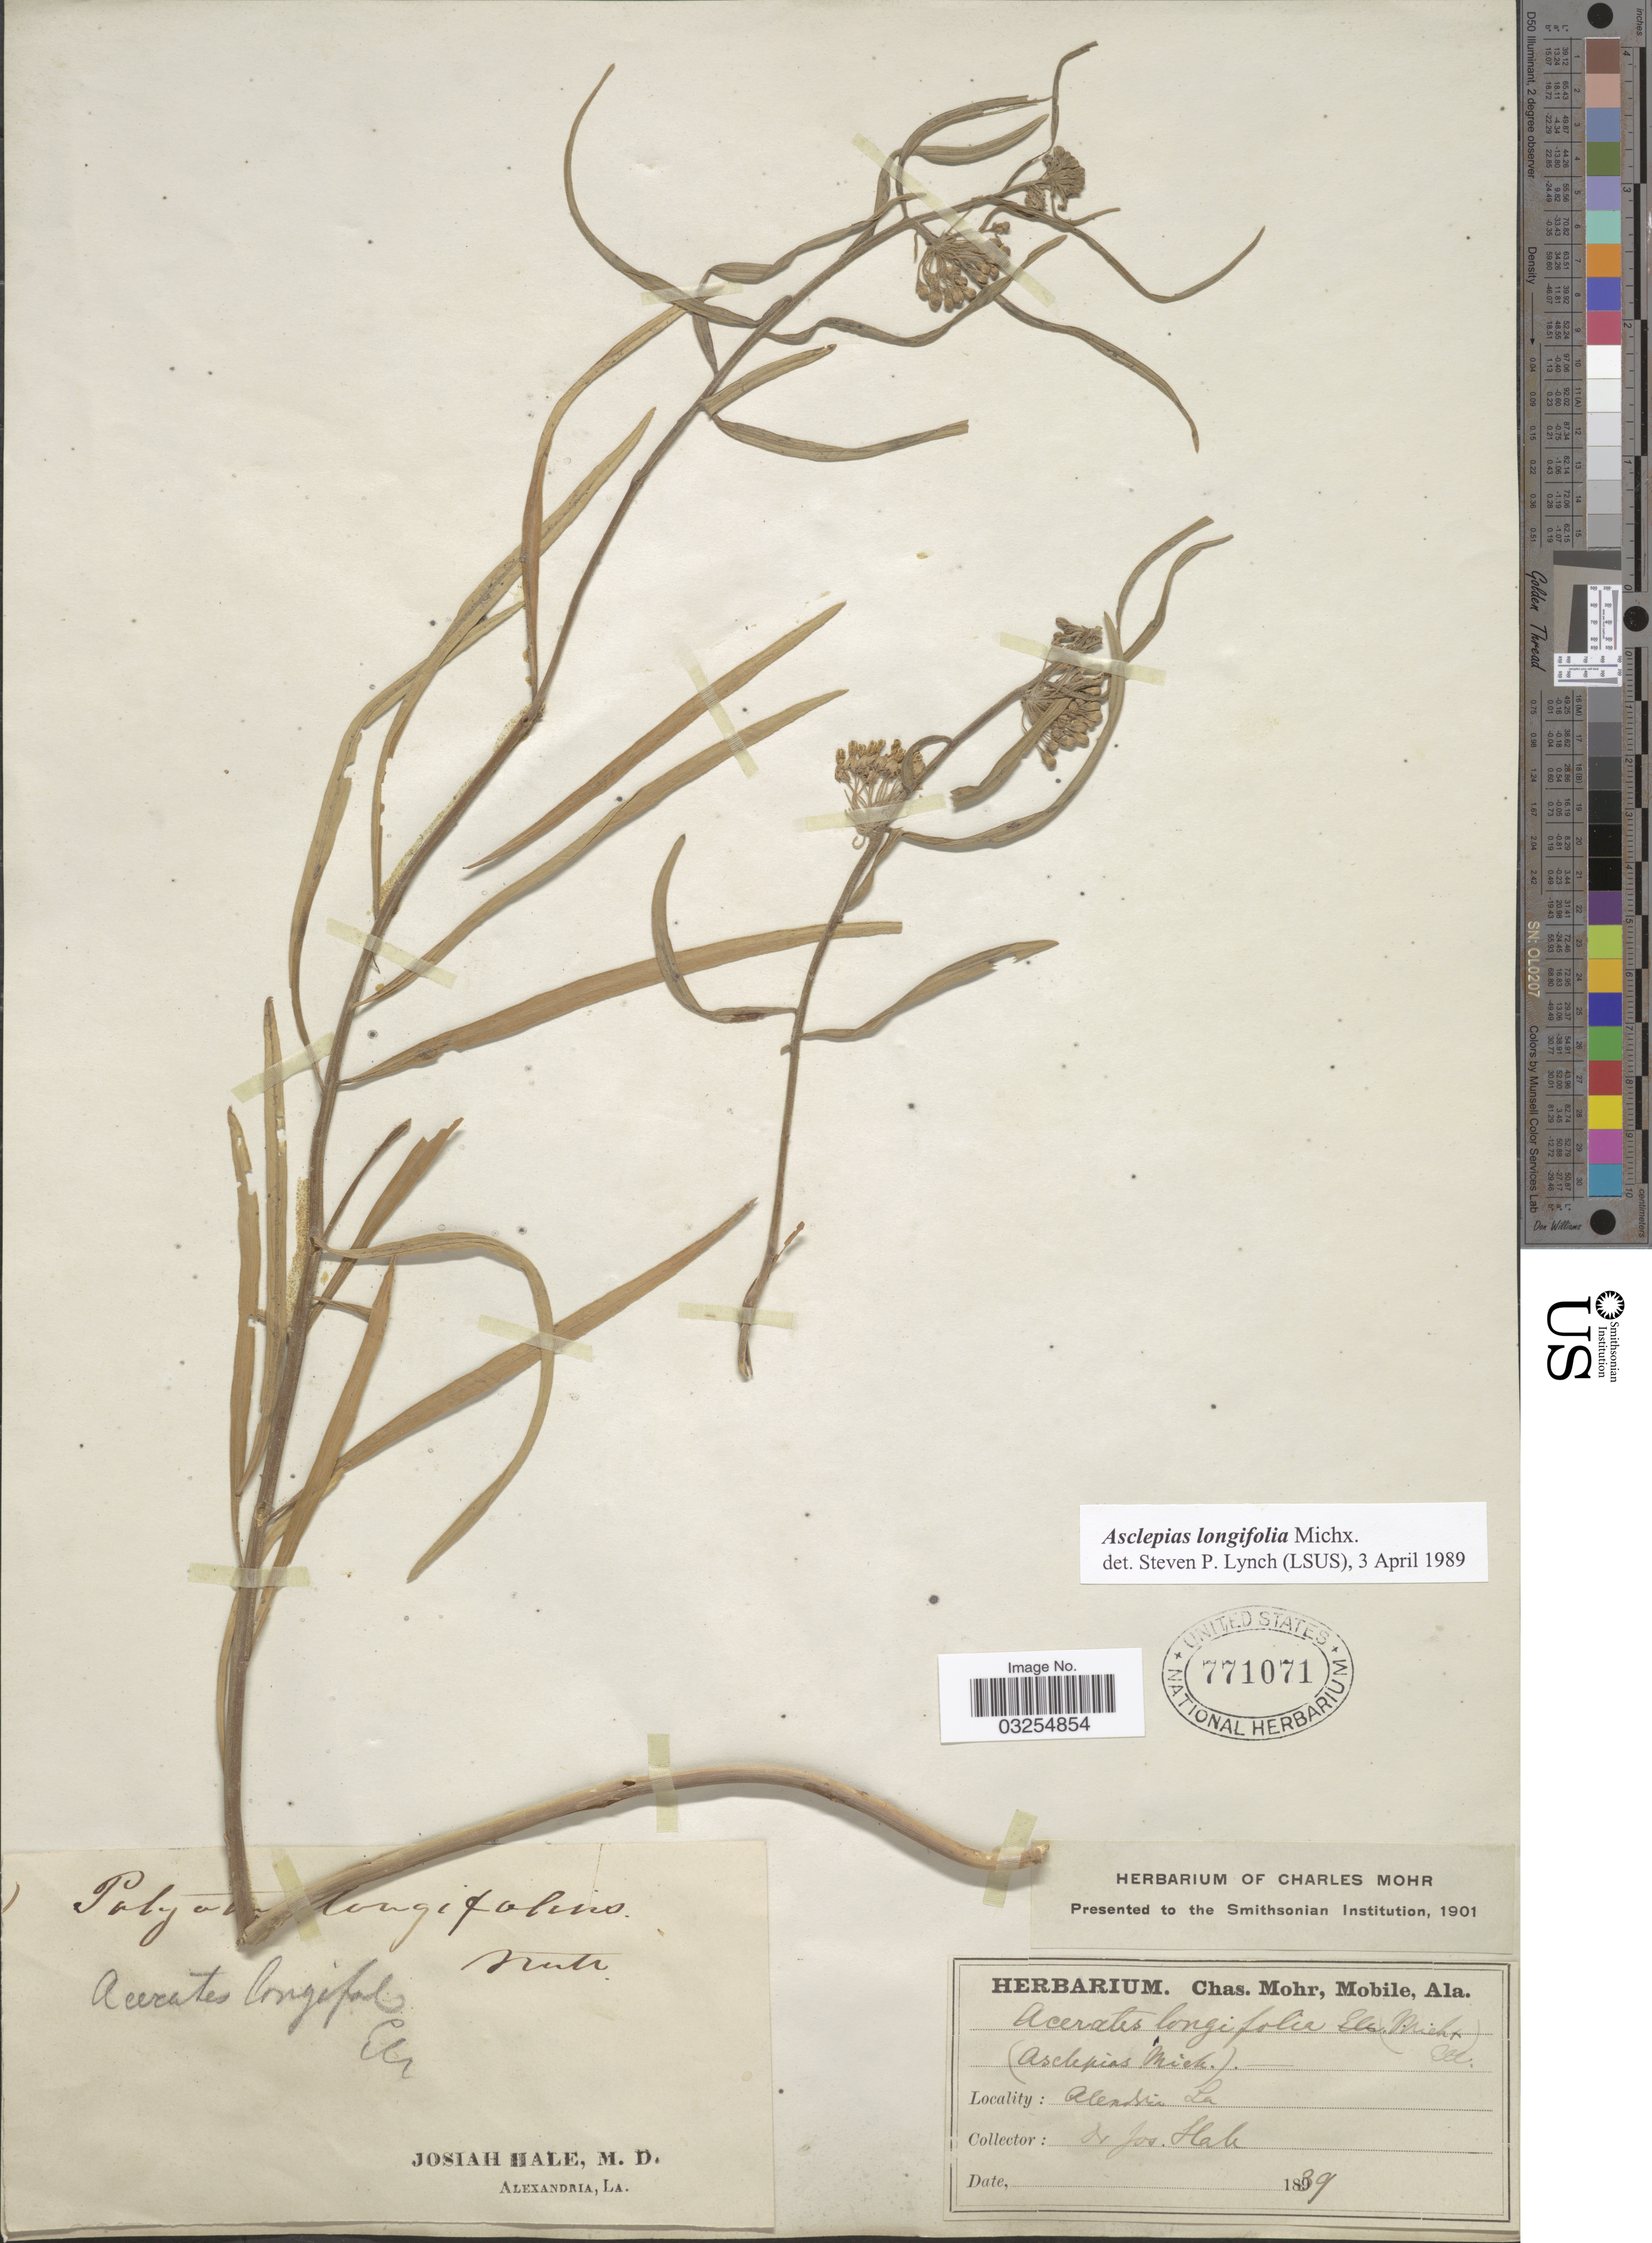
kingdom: Plantae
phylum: Tracheophyta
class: Magnoliopsida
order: Gentianales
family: Apocynaceae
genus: Asclepias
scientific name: Asclepias longifolia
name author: Michx.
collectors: J. Hale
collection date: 1889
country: United States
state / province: Louisiana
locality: Alexandria.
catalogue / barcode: US 771071